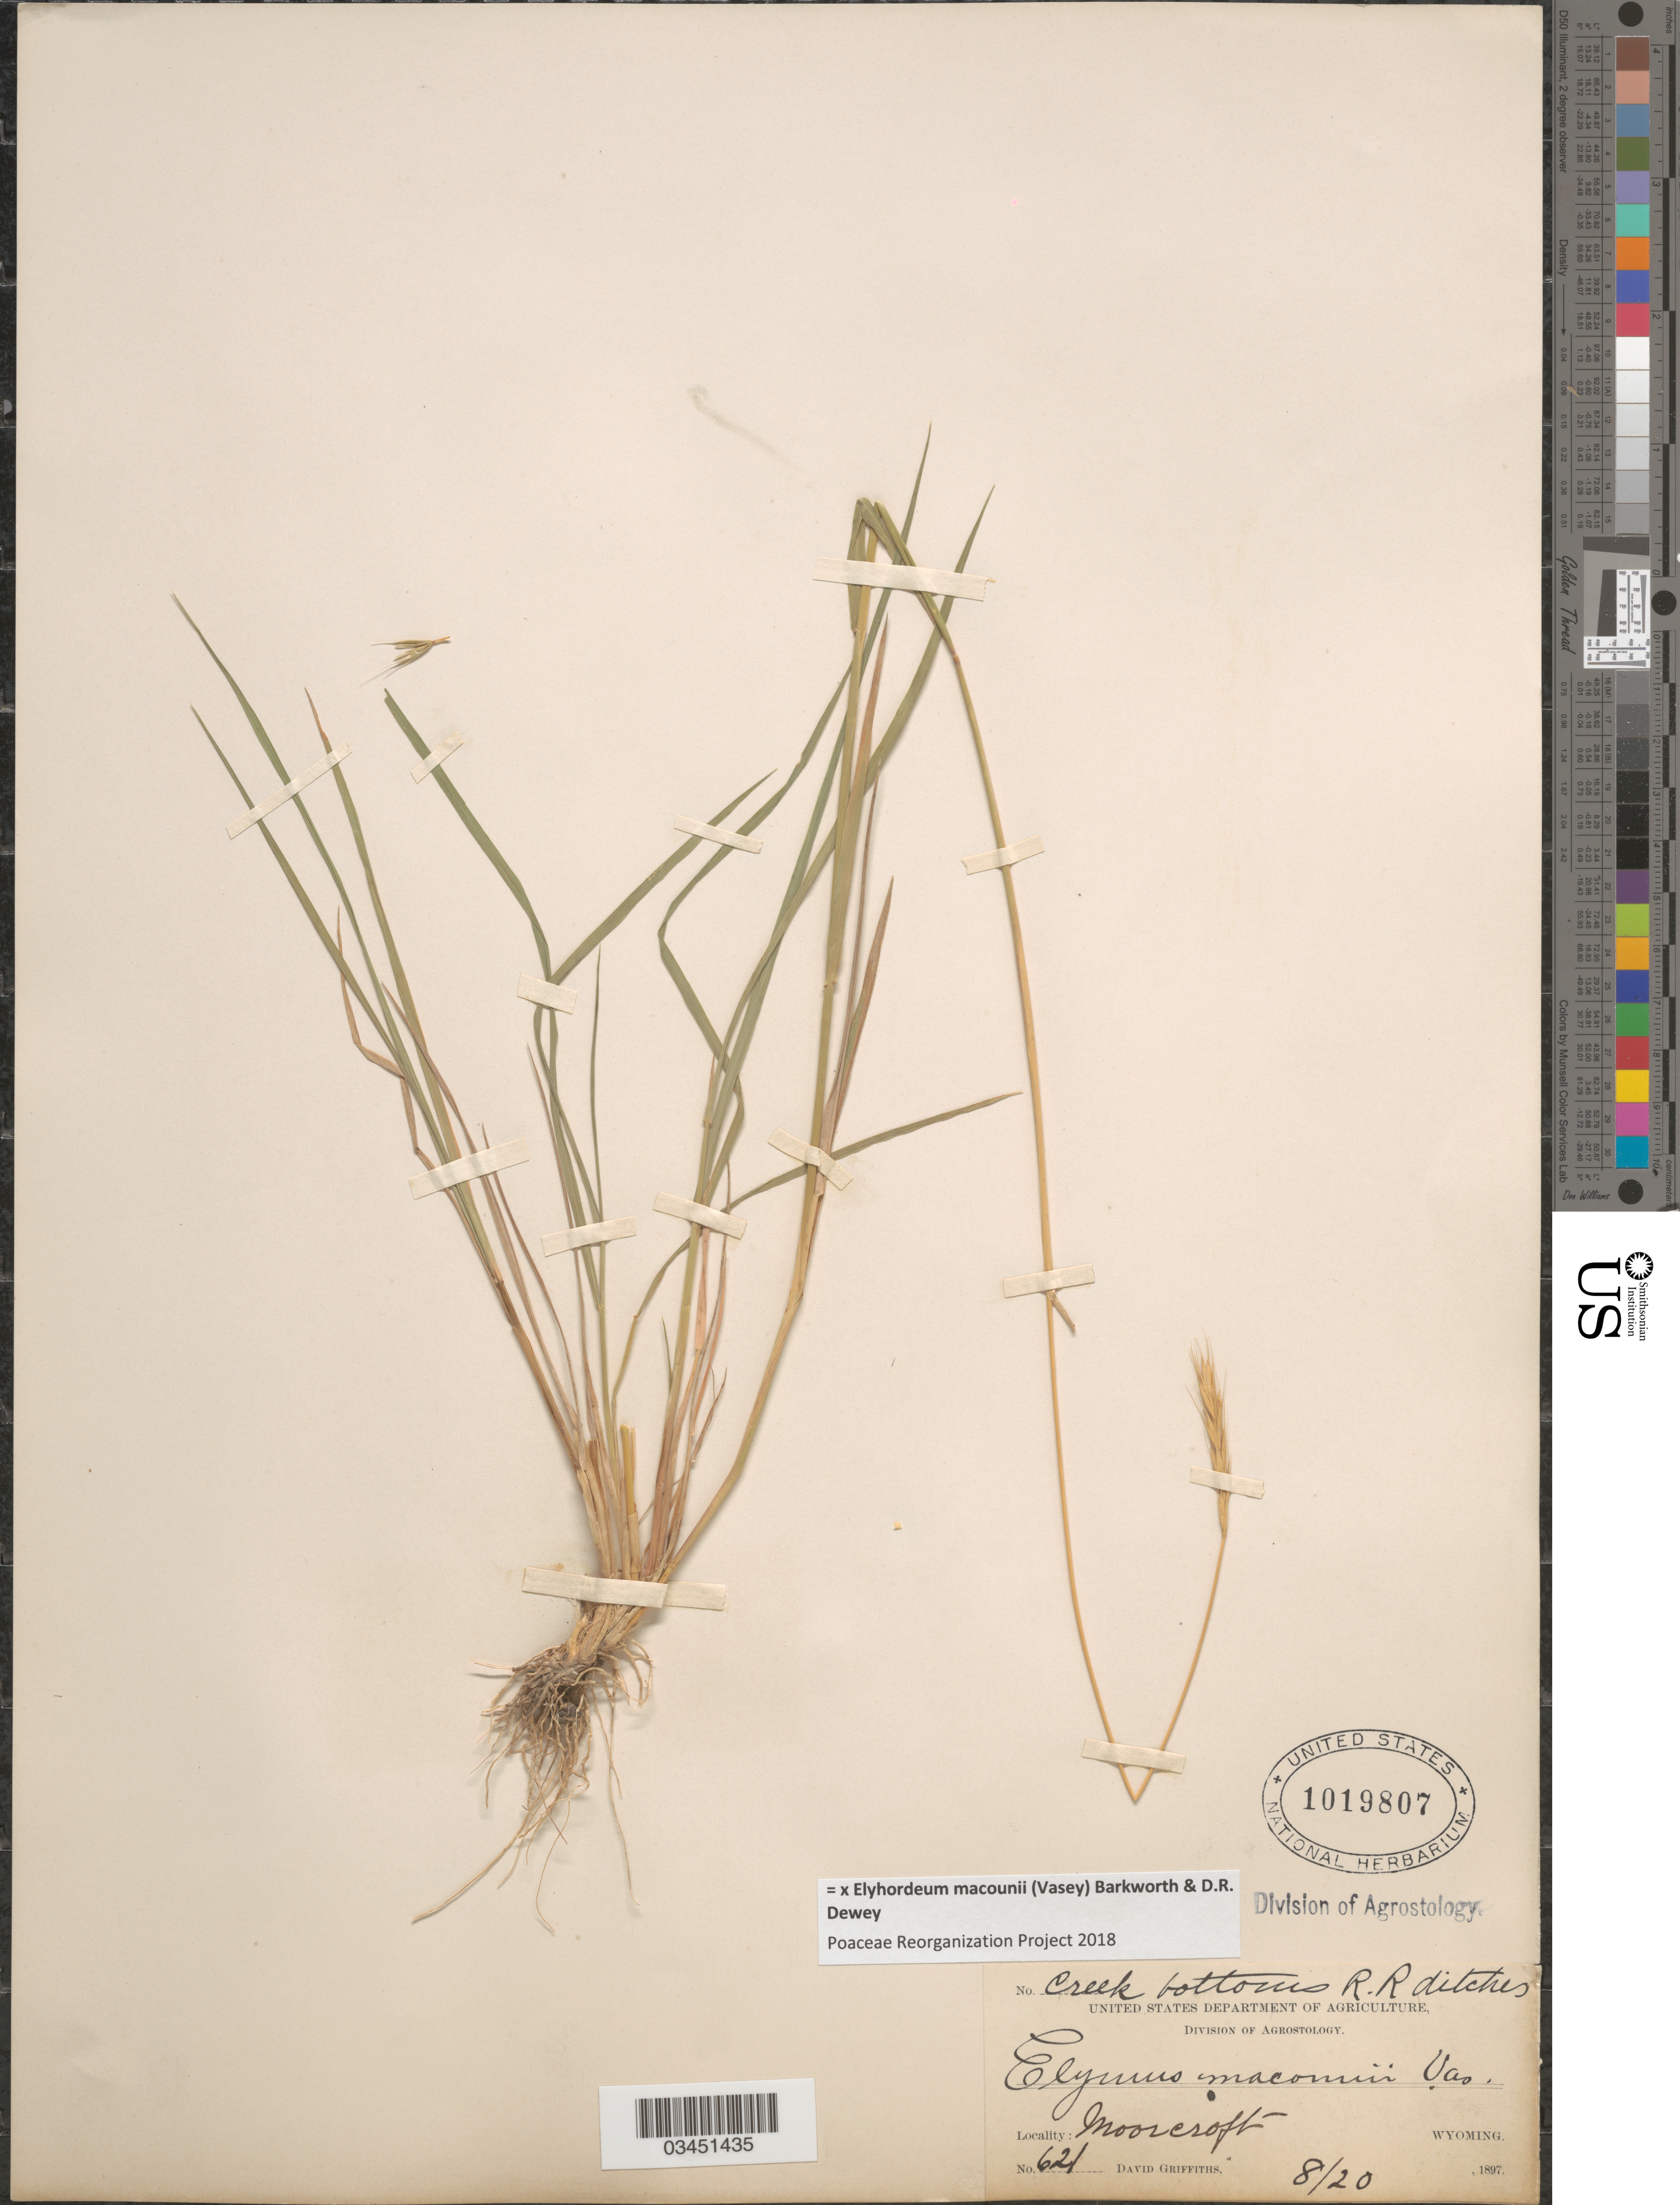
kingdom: Plantae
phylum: Tracheophyta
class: Liliopsida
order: Poales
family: Poaceae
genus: Elyhordeum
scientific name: x Elyhordeum macounii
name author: (Vasey) Barkworth & Dewey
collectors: D. Griffiths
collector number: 621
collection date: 1897-08-20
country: United States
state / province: Wyoming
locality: Moorcroft. Creek bottoms R.R ditches.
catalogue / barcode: US 1019807